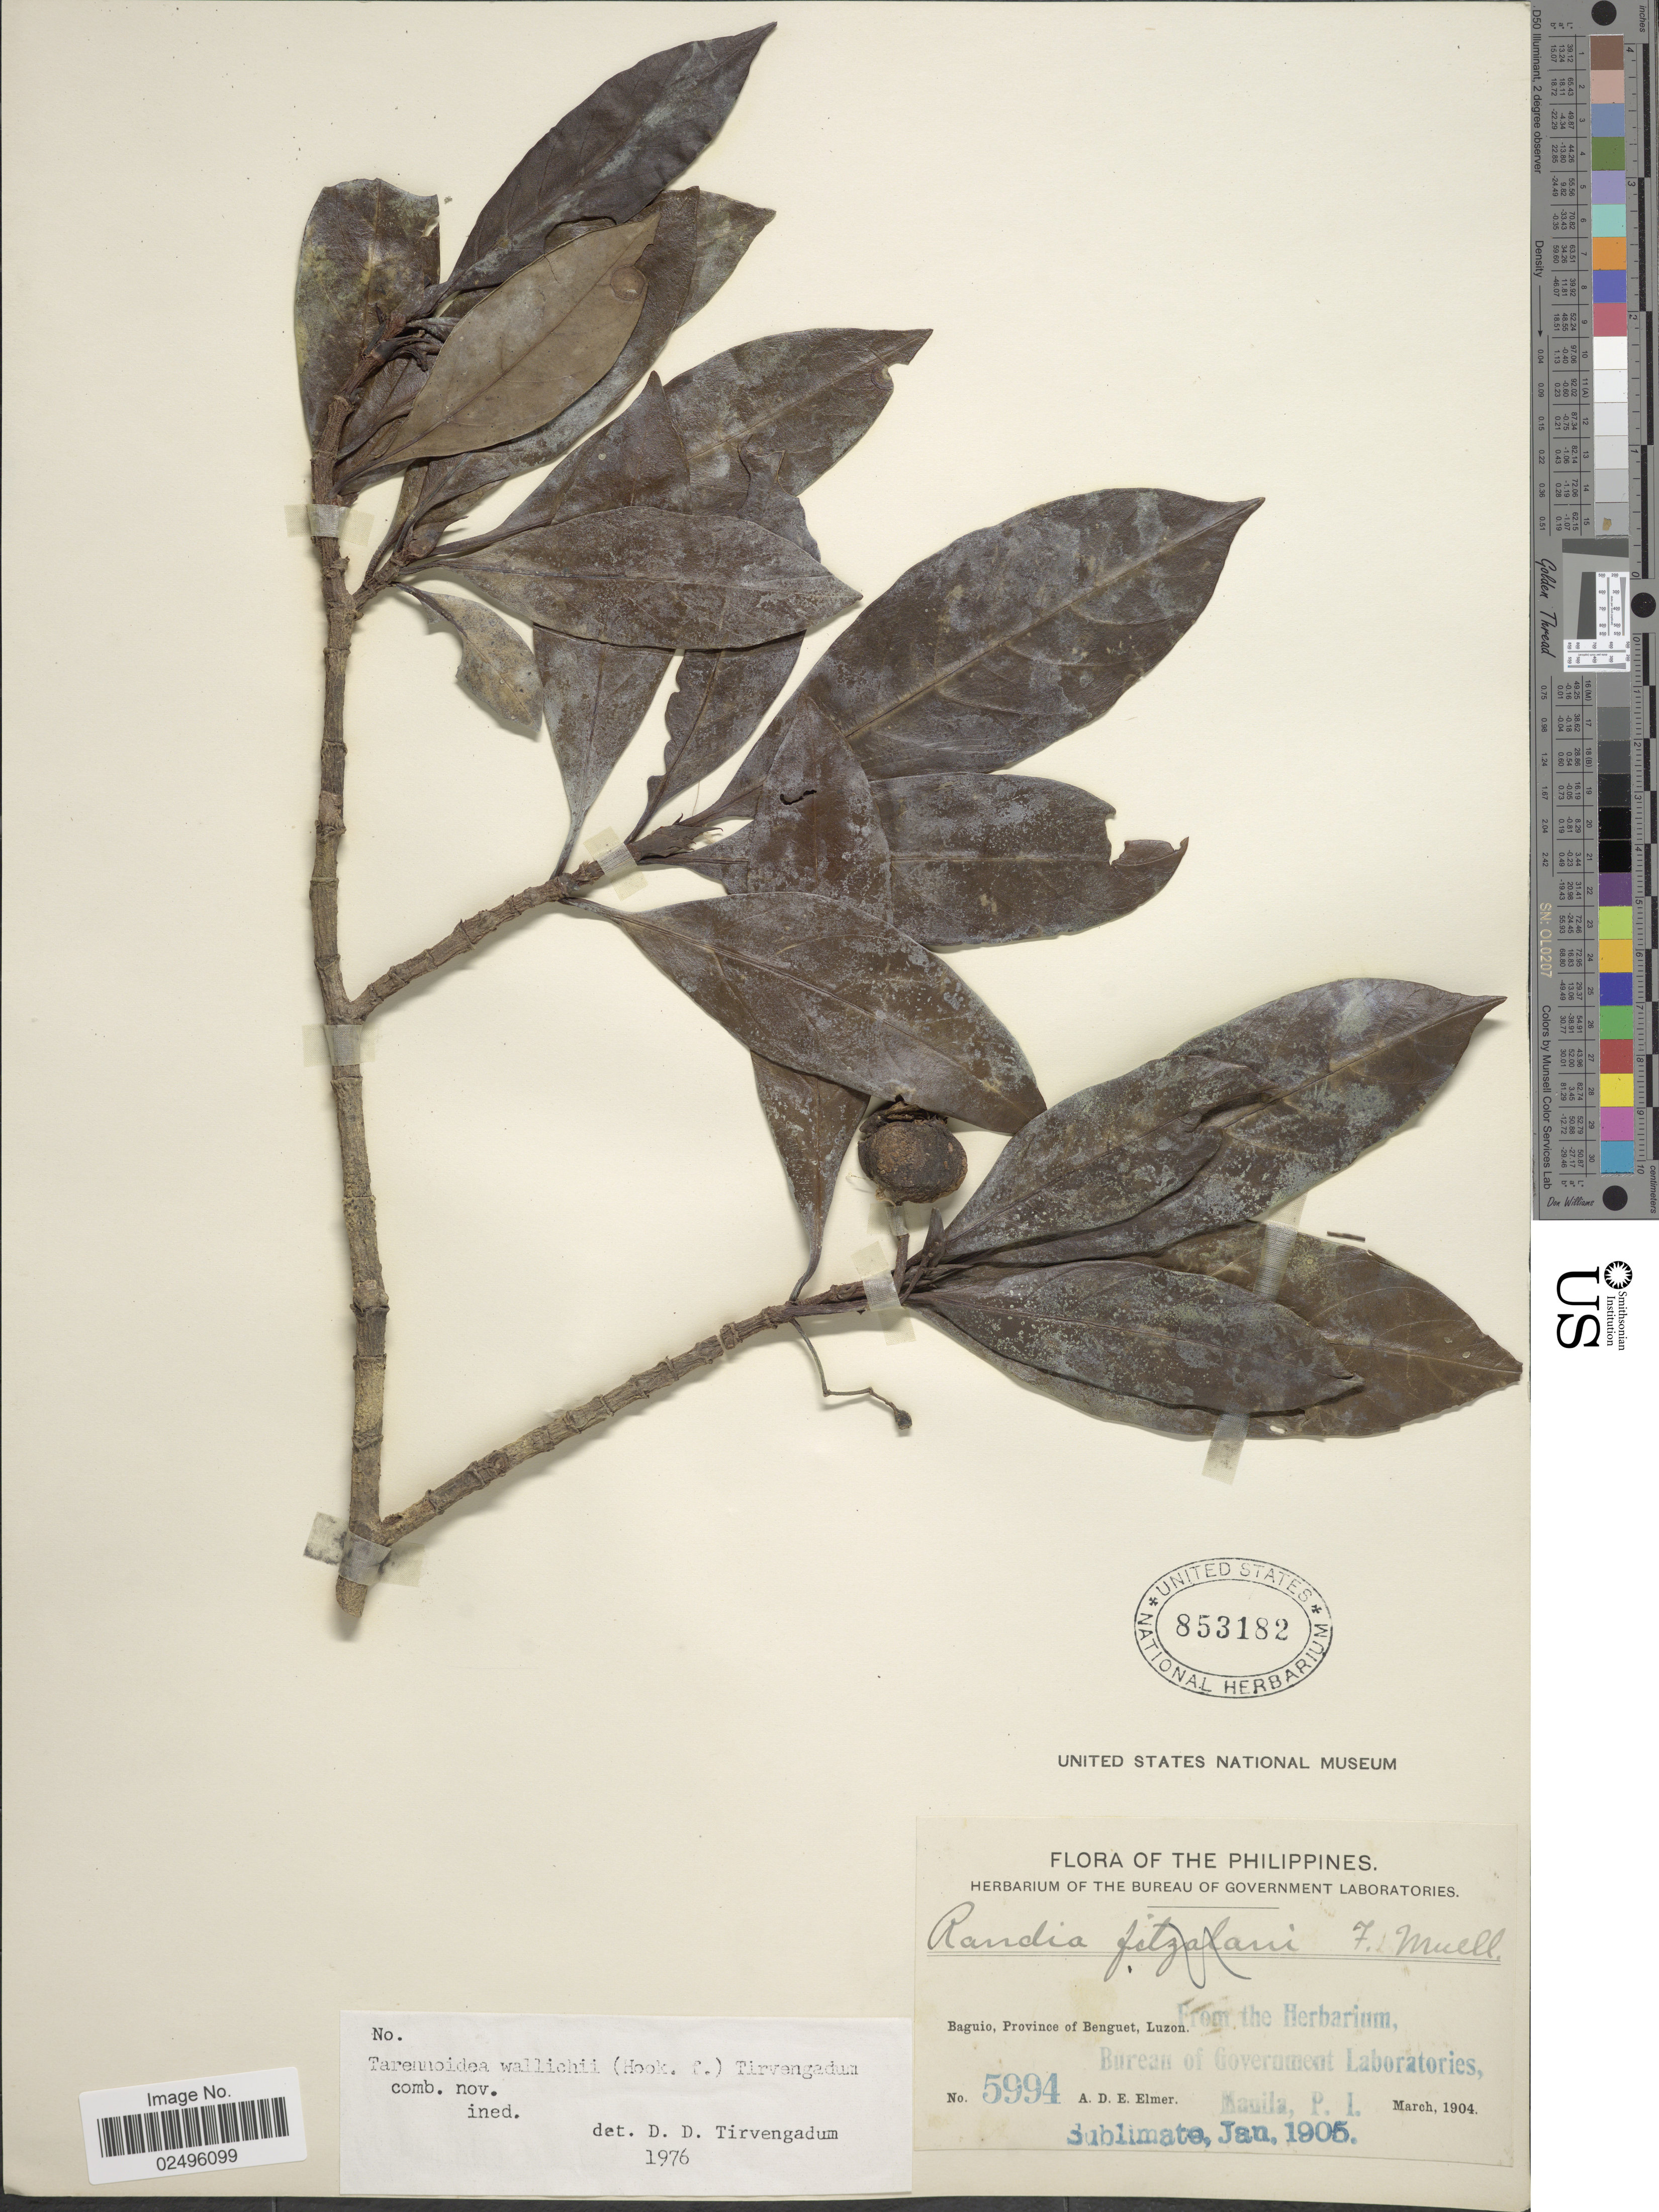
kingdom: Plantae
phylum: Tracheophyta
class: Magnoliopsida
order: Gentianales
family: Rubiaceae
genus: Tarennoidea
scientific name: Tarennoidea wallichii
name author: (Hook. f.) Tirveng. & Sastre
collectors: A. D. E. Elmer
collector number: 5994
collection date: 1904-03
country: Philippines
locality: Baguio, Province of Benguet, Luzon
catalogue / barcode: US 853182